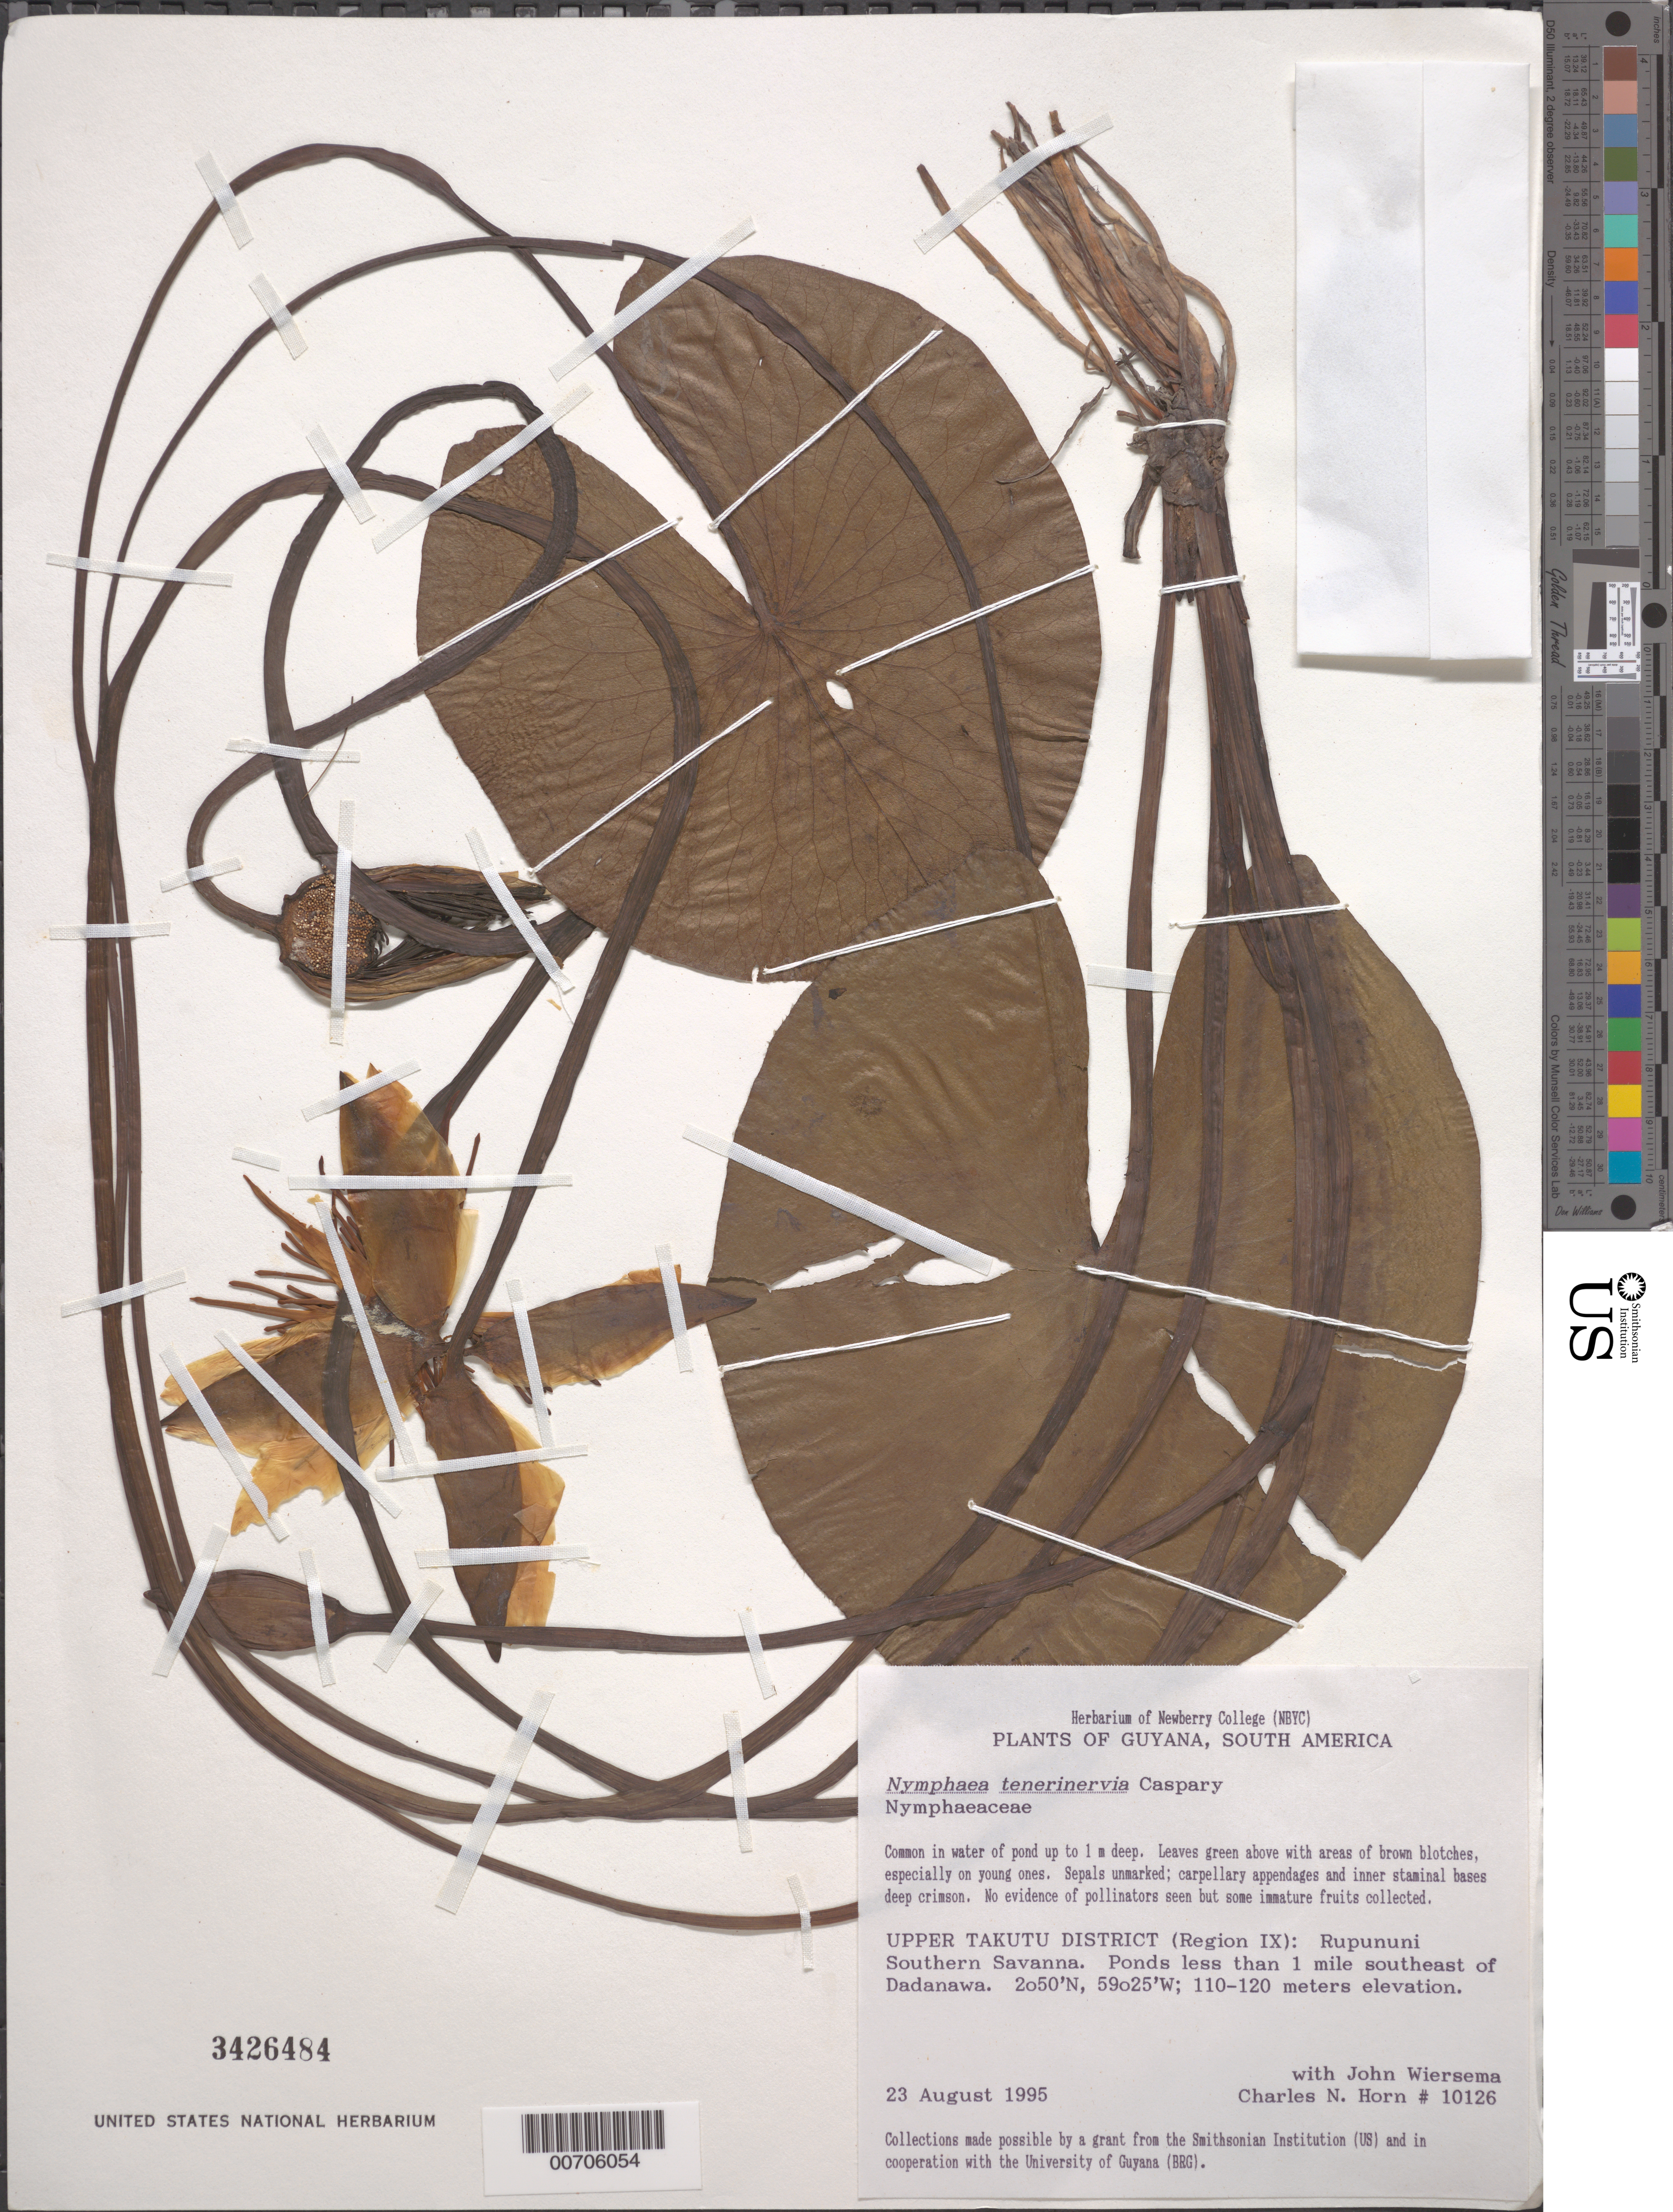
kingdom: Plantae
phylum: Tracheophyta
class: Magnoliopsida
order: Nymphaeales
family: Nymphaeaceae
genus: Nymphaea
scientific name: Nymphaea tenerinervia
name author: Casp.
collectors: C. N. Horn & J. H. Wiersema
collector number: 10126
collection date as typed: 23-Aug-95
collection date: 1995-08-23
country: Guyana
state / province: U. Takutu-U. Essequibo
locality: Rupununi Southern Savanna, 1 mi. SE of Dadanawa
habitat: Water of pond to 1 m deep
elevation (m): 110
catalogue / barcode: US 3426484